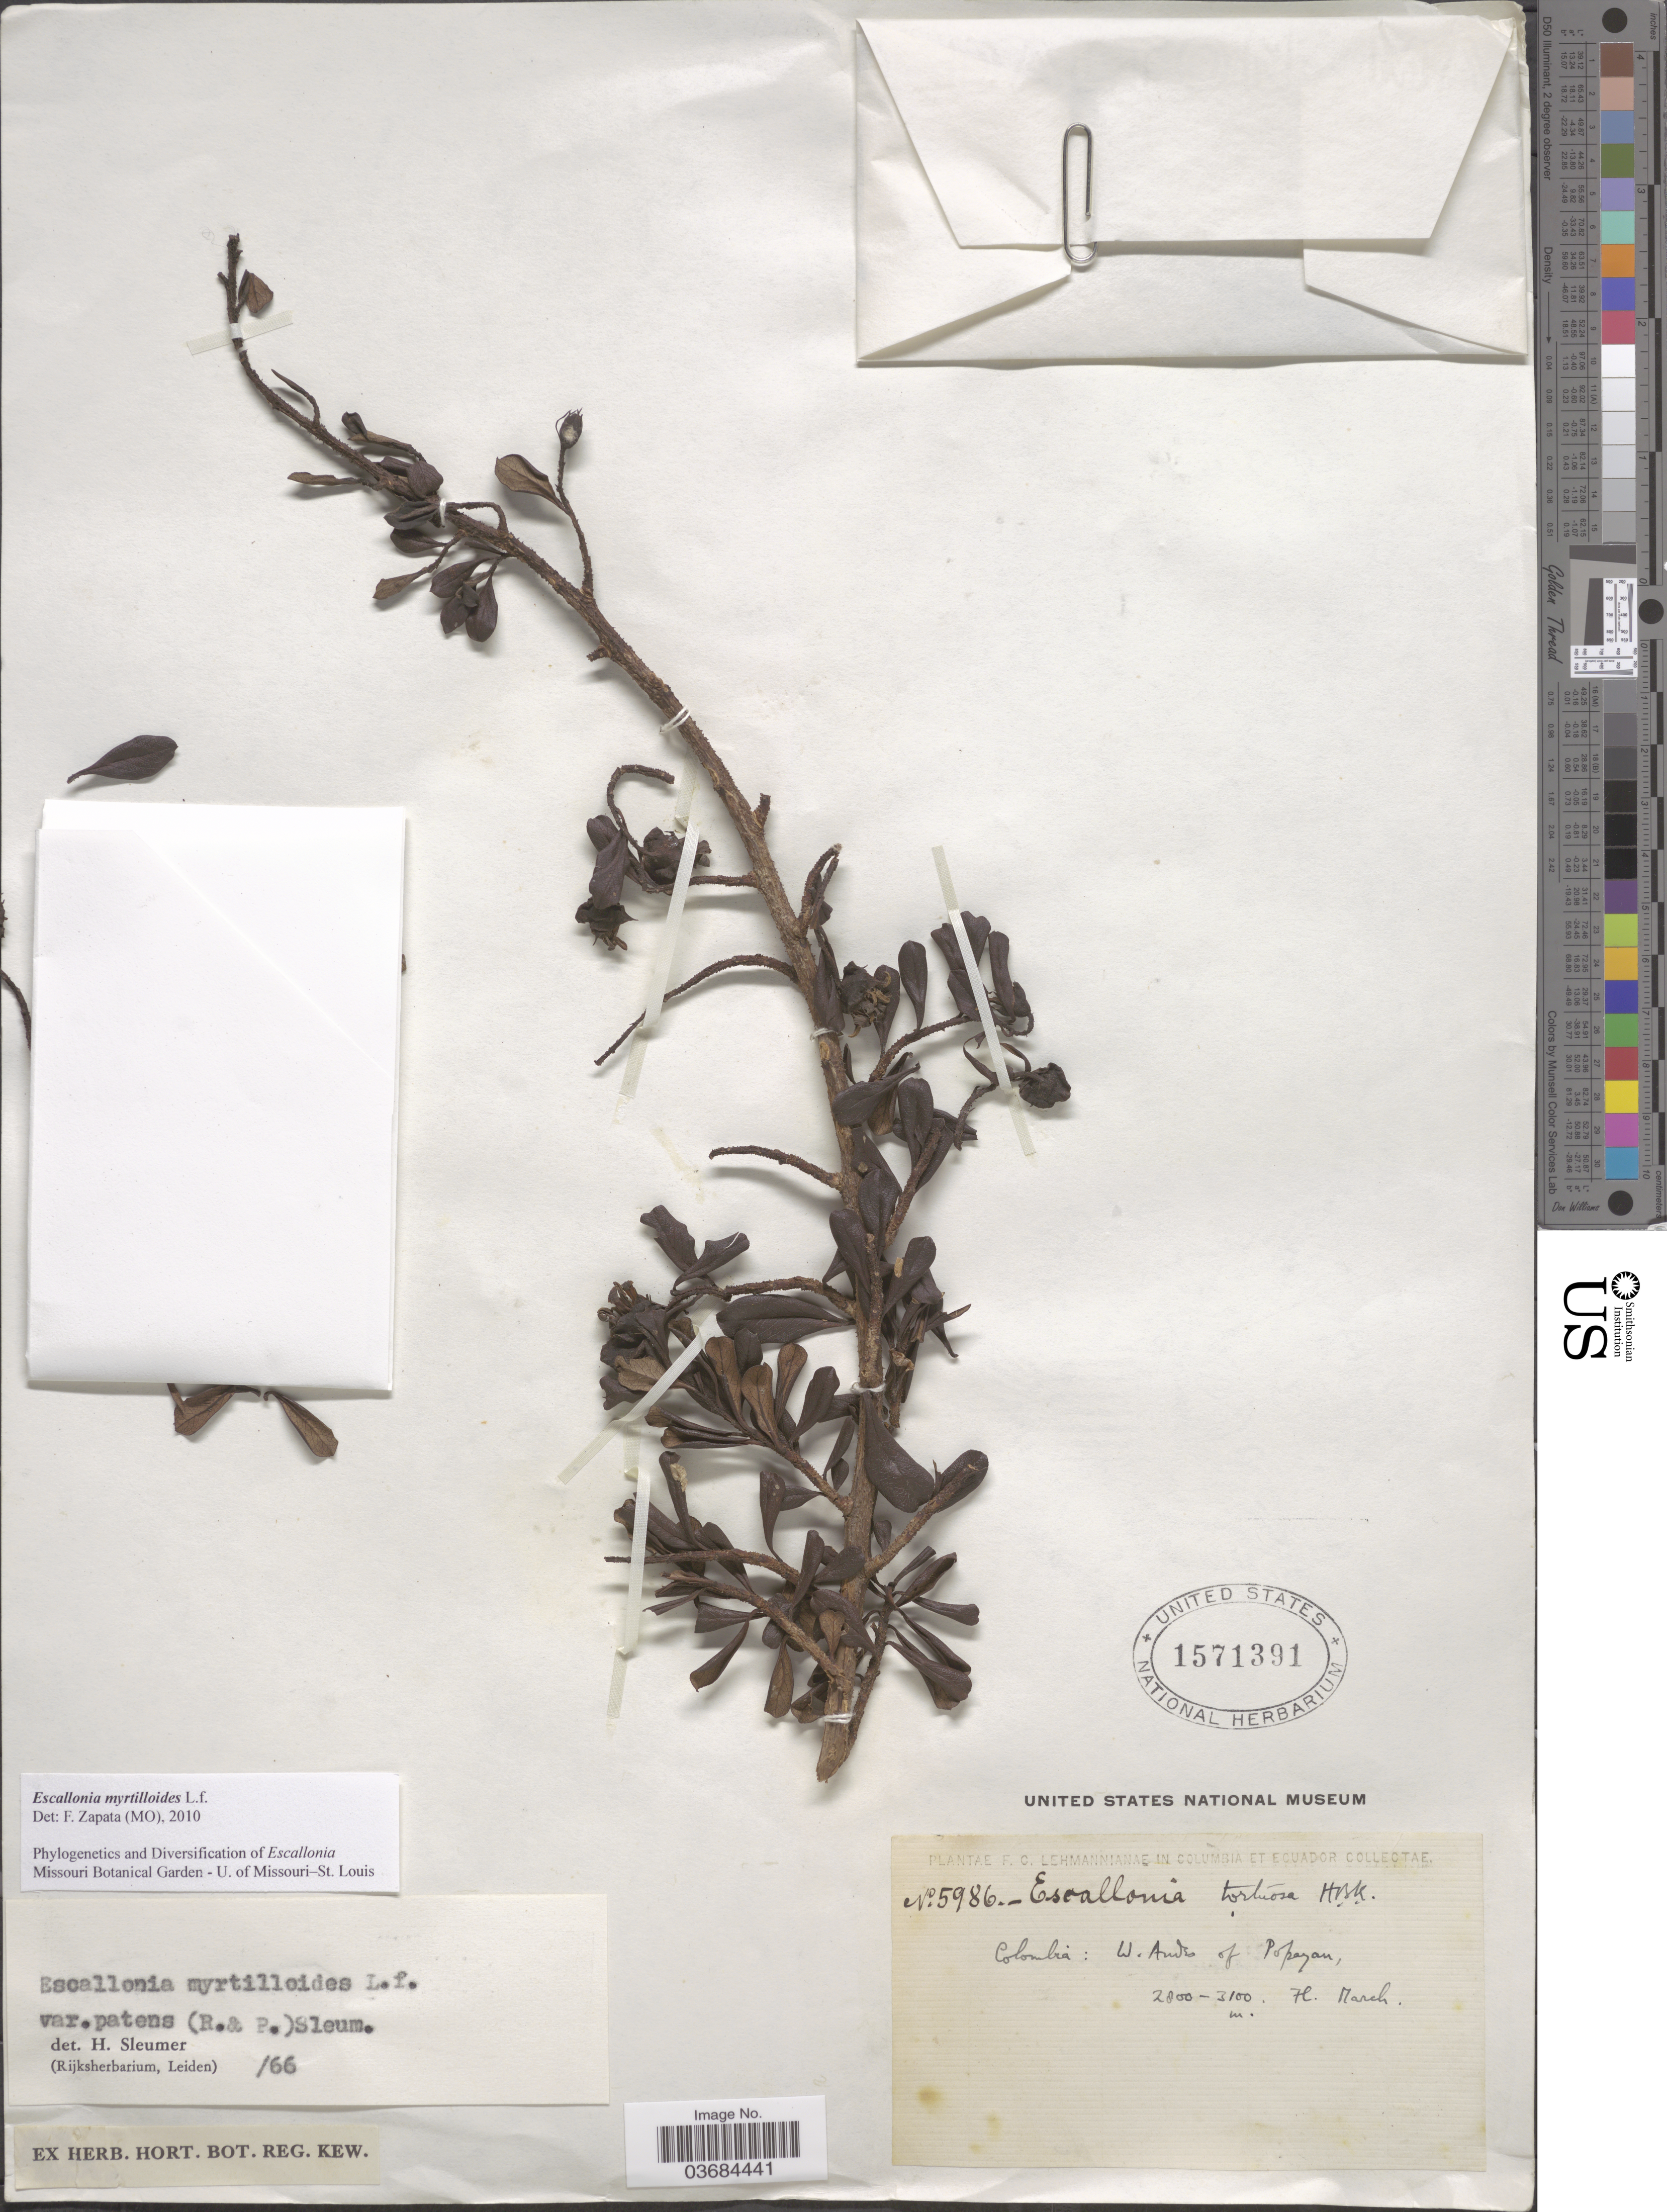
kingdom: Plantae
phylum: Tracheophyta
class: Magnoliopsida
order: Escalloniales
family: Escalloniaceae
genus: Escallonia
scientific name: Escallonia myrtilloides var. myrtilloides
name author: L. f.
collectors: F. C. Lehmann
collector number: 5986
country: Colombia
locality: W. Andes of Popayan.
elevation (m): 2800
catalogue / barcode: US 1571391